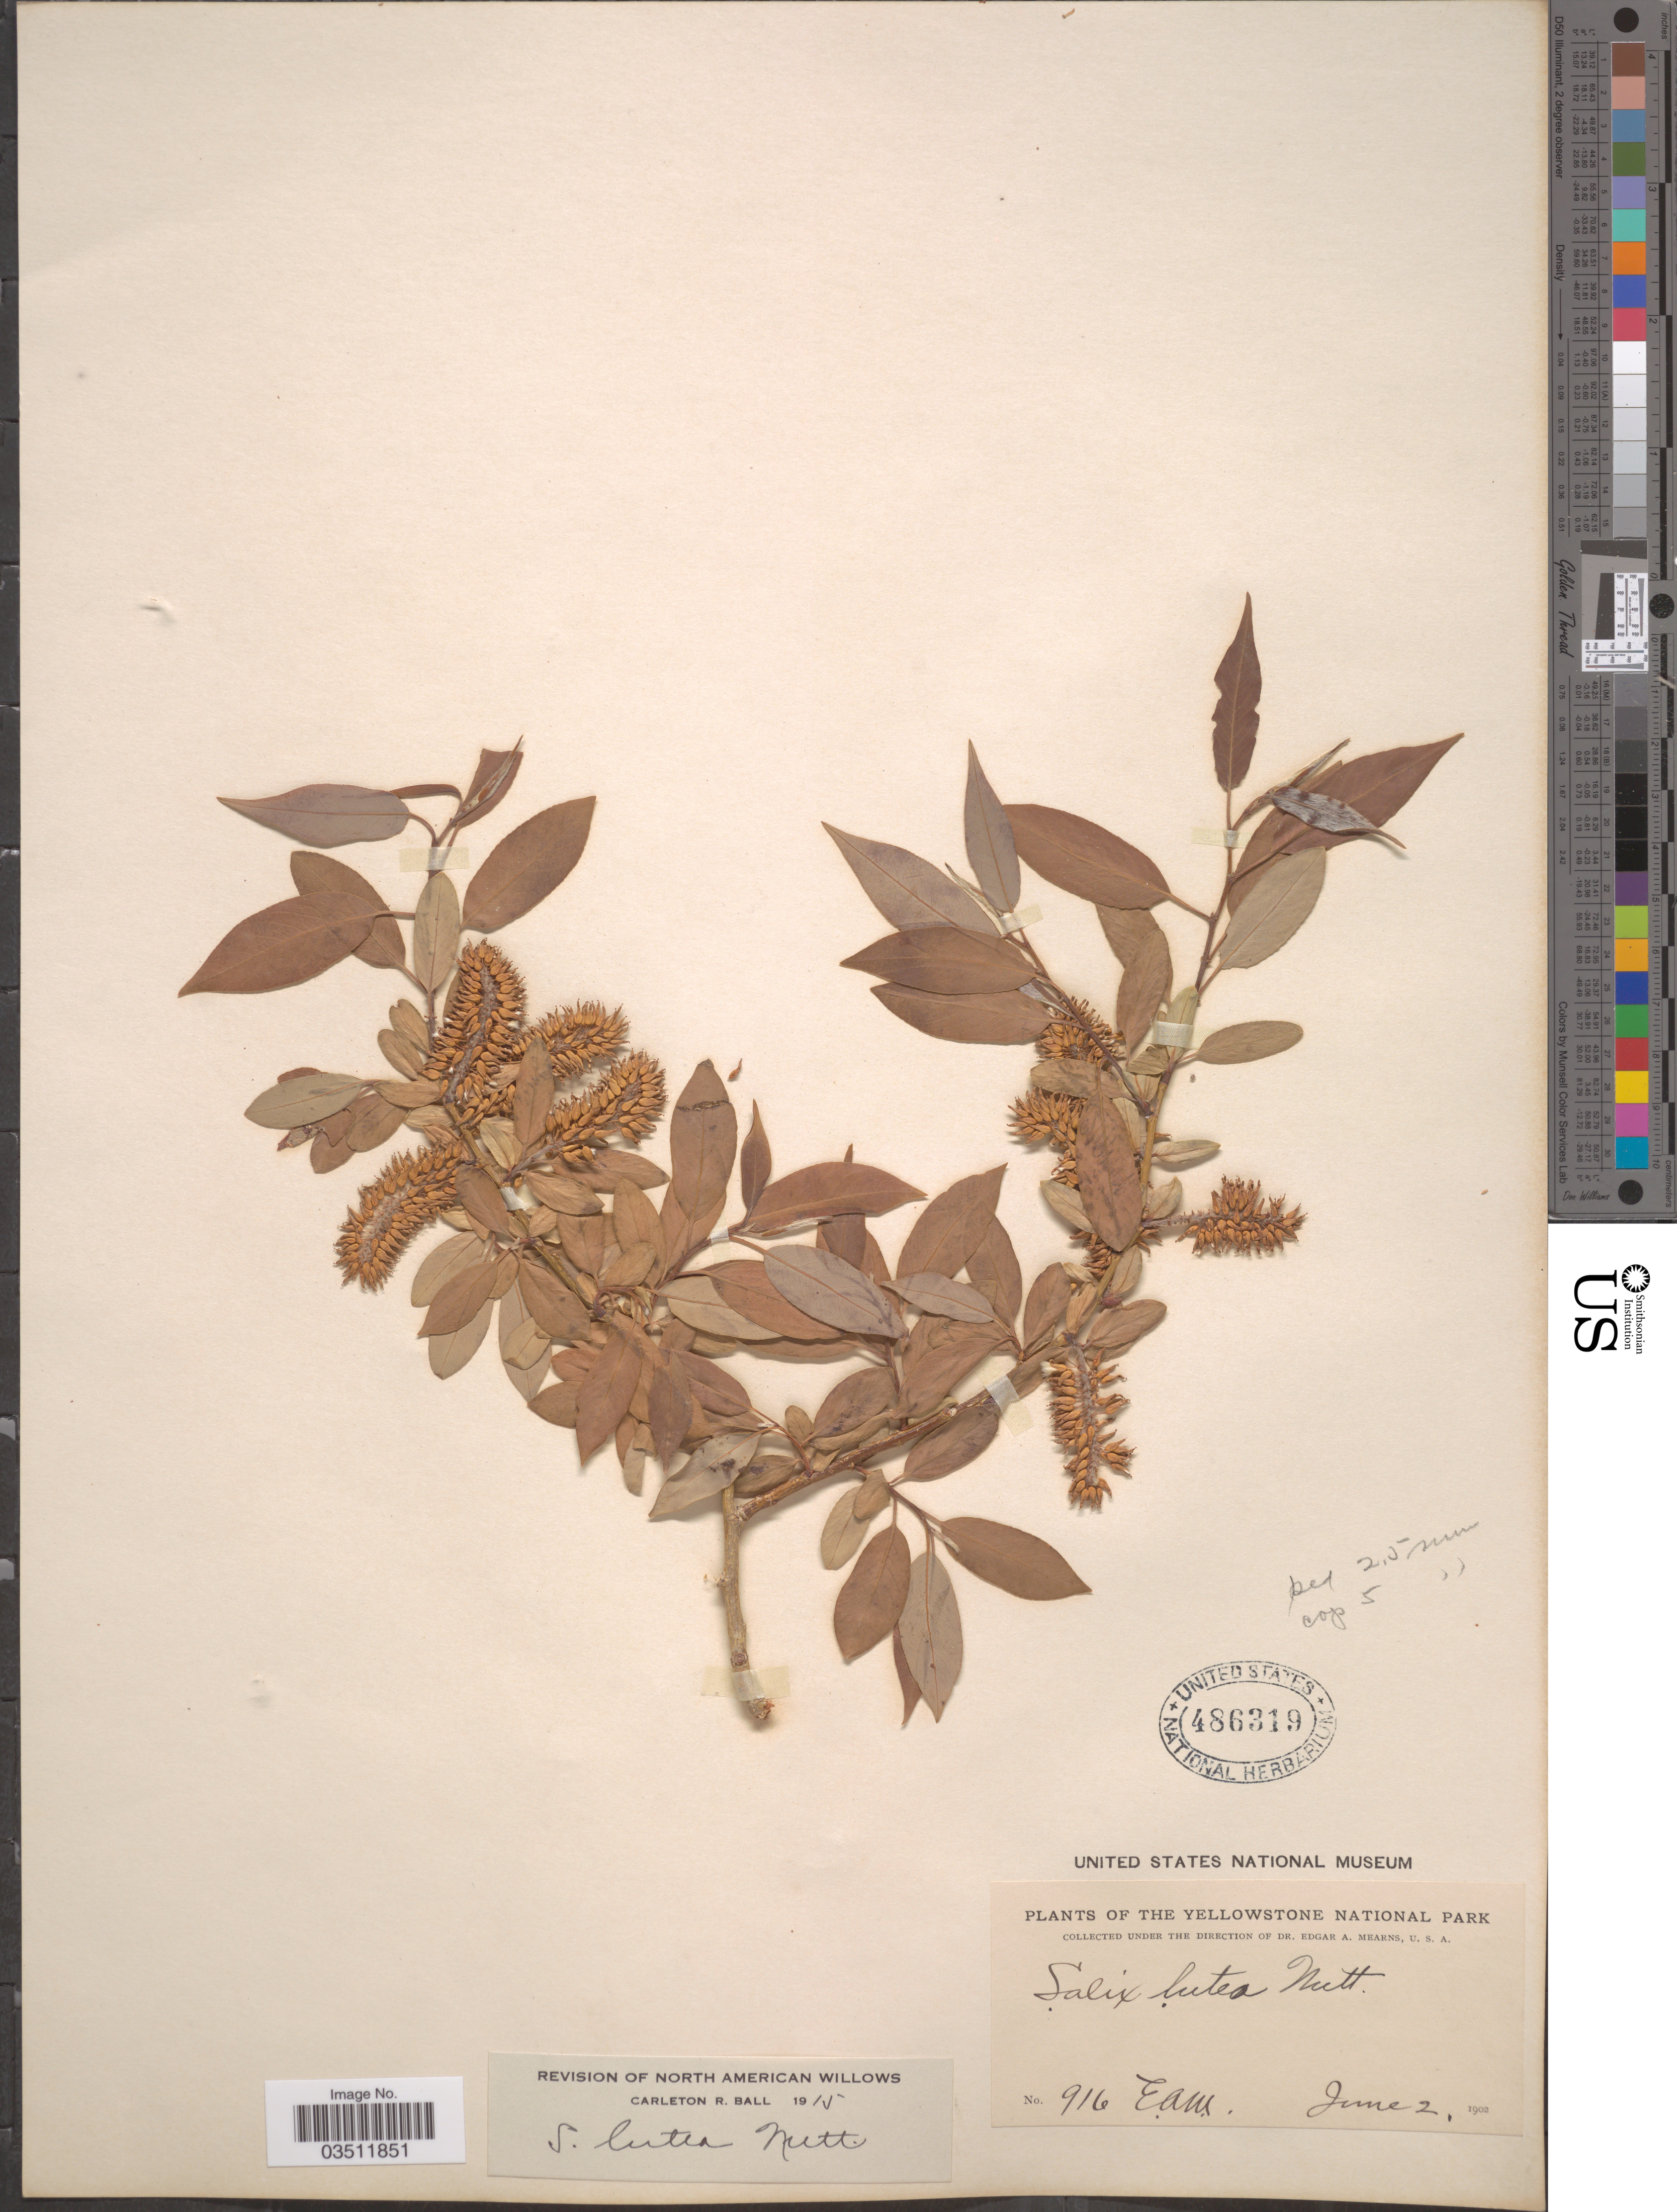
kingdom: Plantae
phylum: Tracheophyta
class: Magnoliopsida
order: Malpighiales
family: Salicaceae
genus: Salix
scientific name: Salix lutea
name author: Nutt.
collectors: E. A. Mearns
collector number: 916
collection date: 1902-06-02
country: United States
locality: The Yellowstone National Park.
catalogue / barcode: US 486319